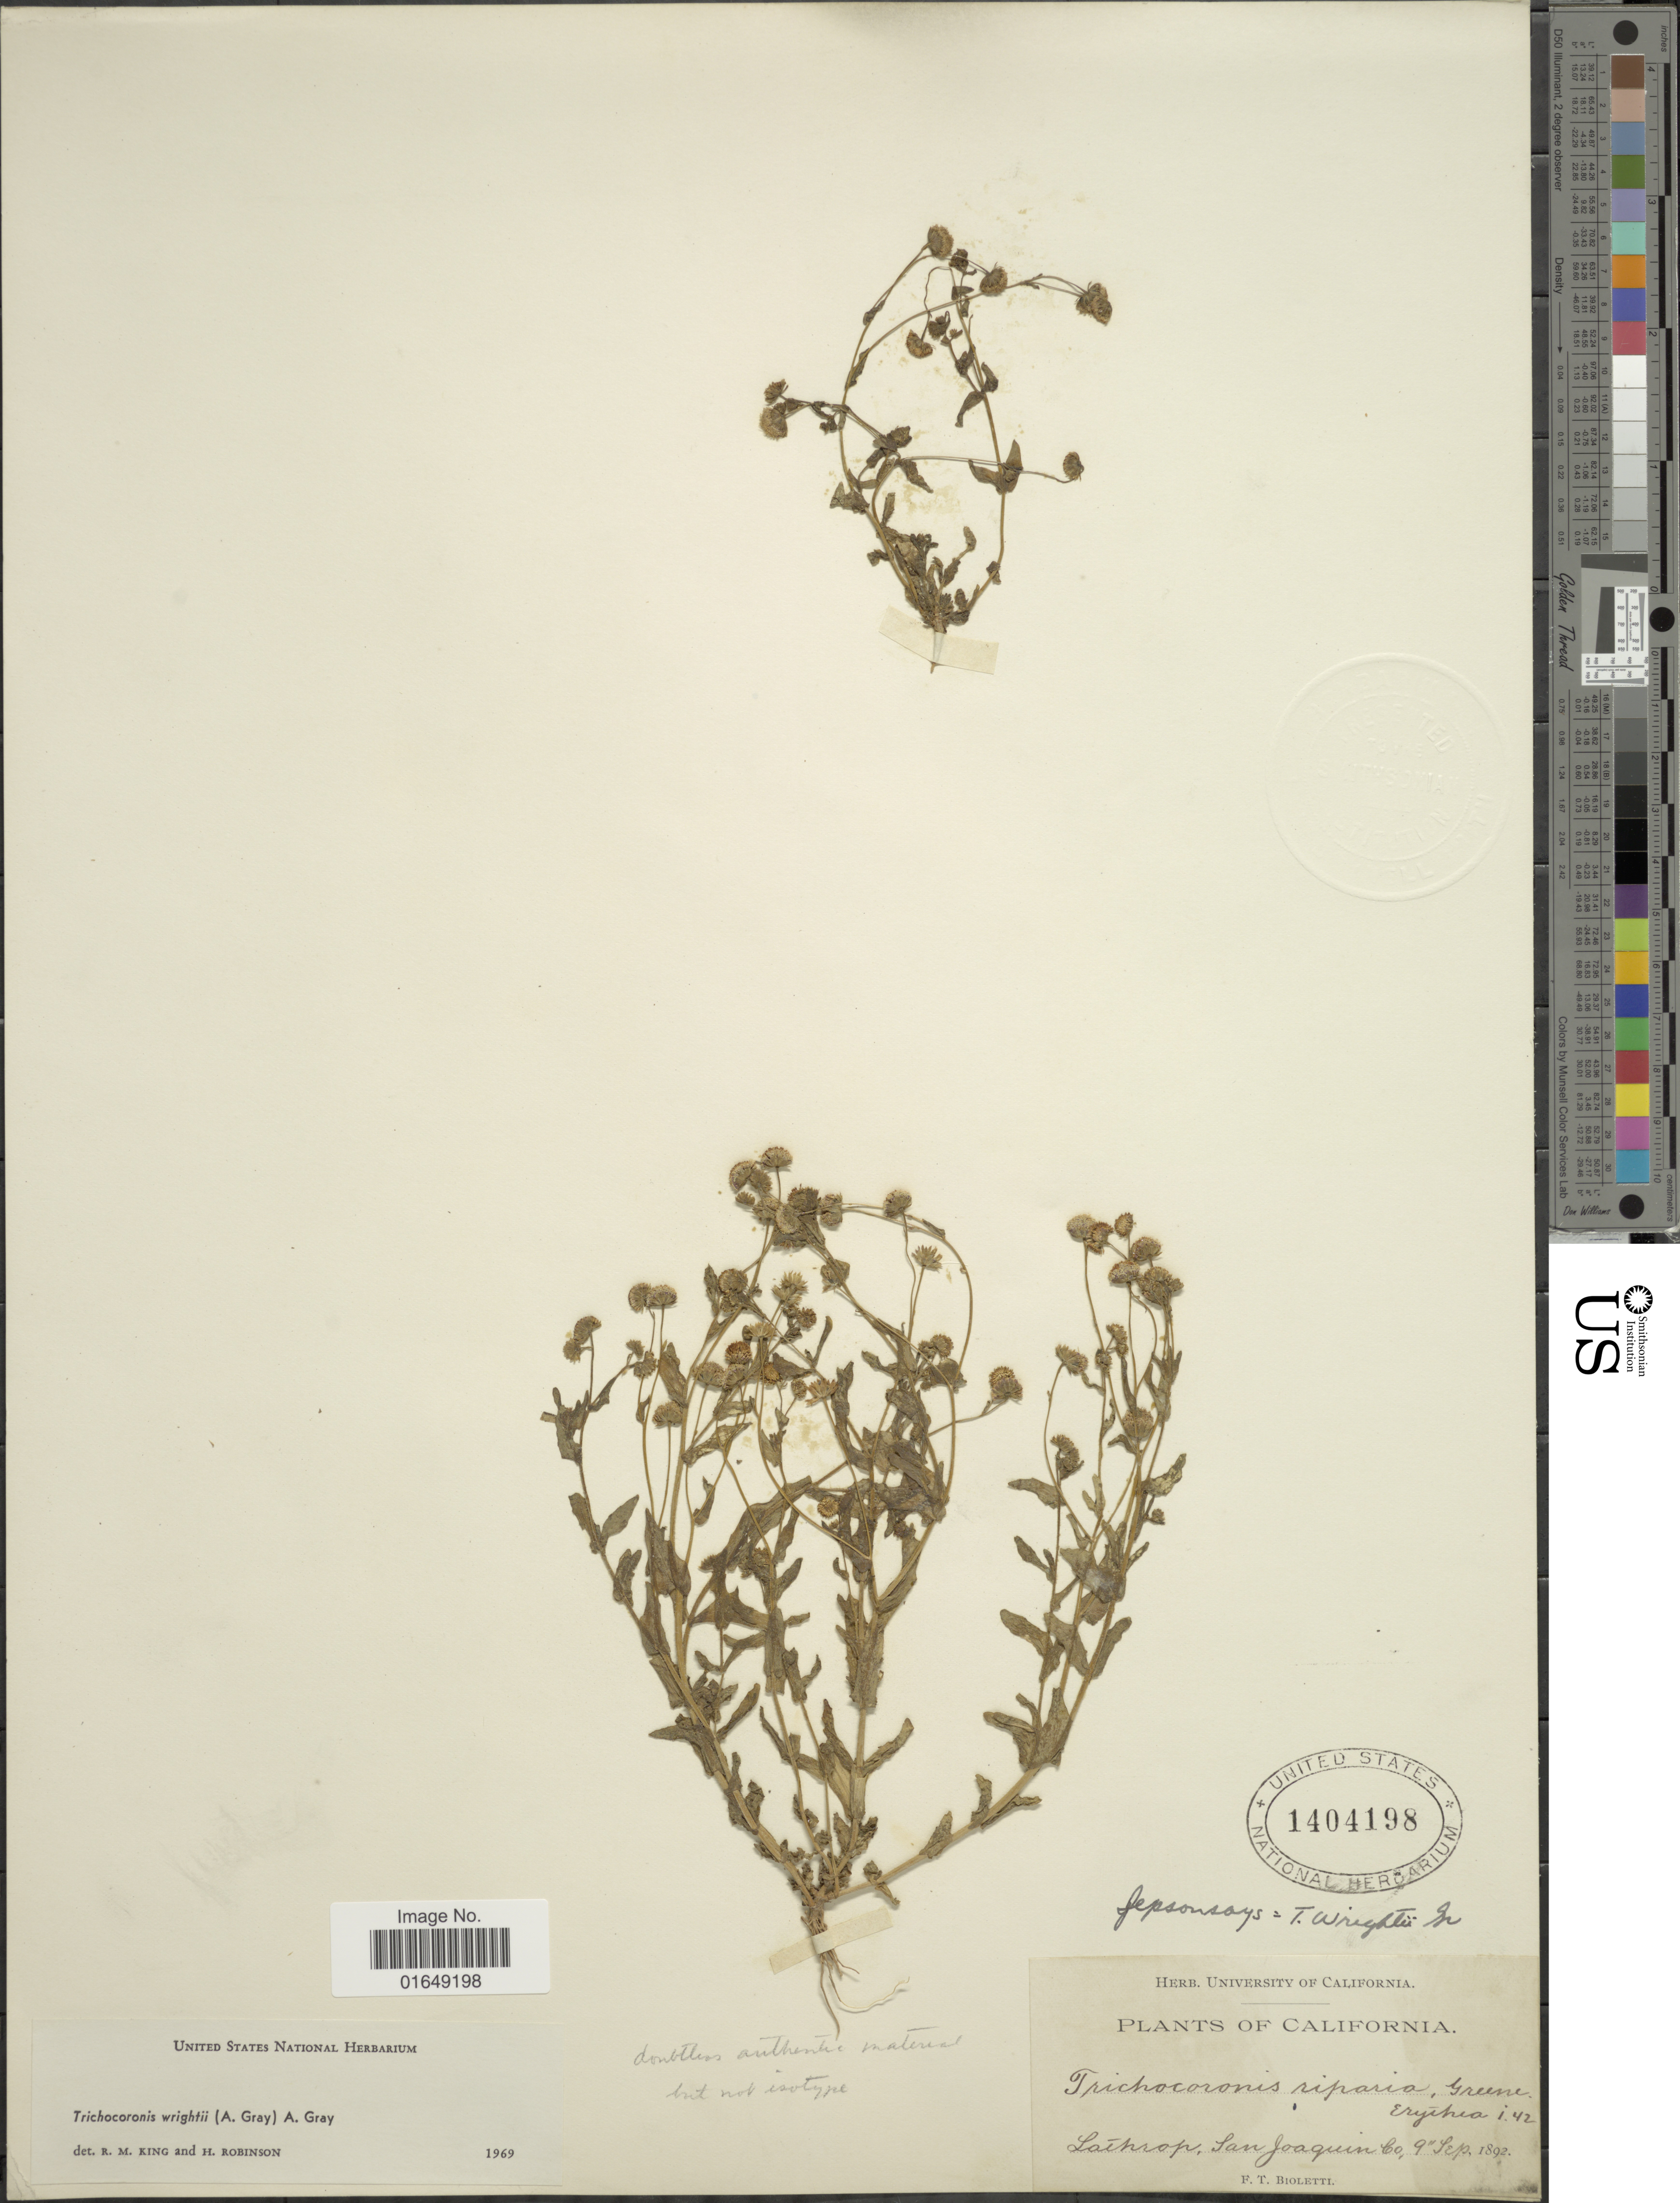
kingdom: Plantae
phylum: Tracheophyta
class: Magnoliopsida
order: Asterales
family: Asteraceae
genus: Trichocoronis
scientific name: Trichocoronis wrightii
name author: (Torr.) A. Gray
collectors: F. T. Bioletti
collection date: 1892-09-09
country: United States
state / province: California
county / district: San Joaquin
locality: Lathrop, San Joaquin Co.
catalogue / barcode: US 1404198